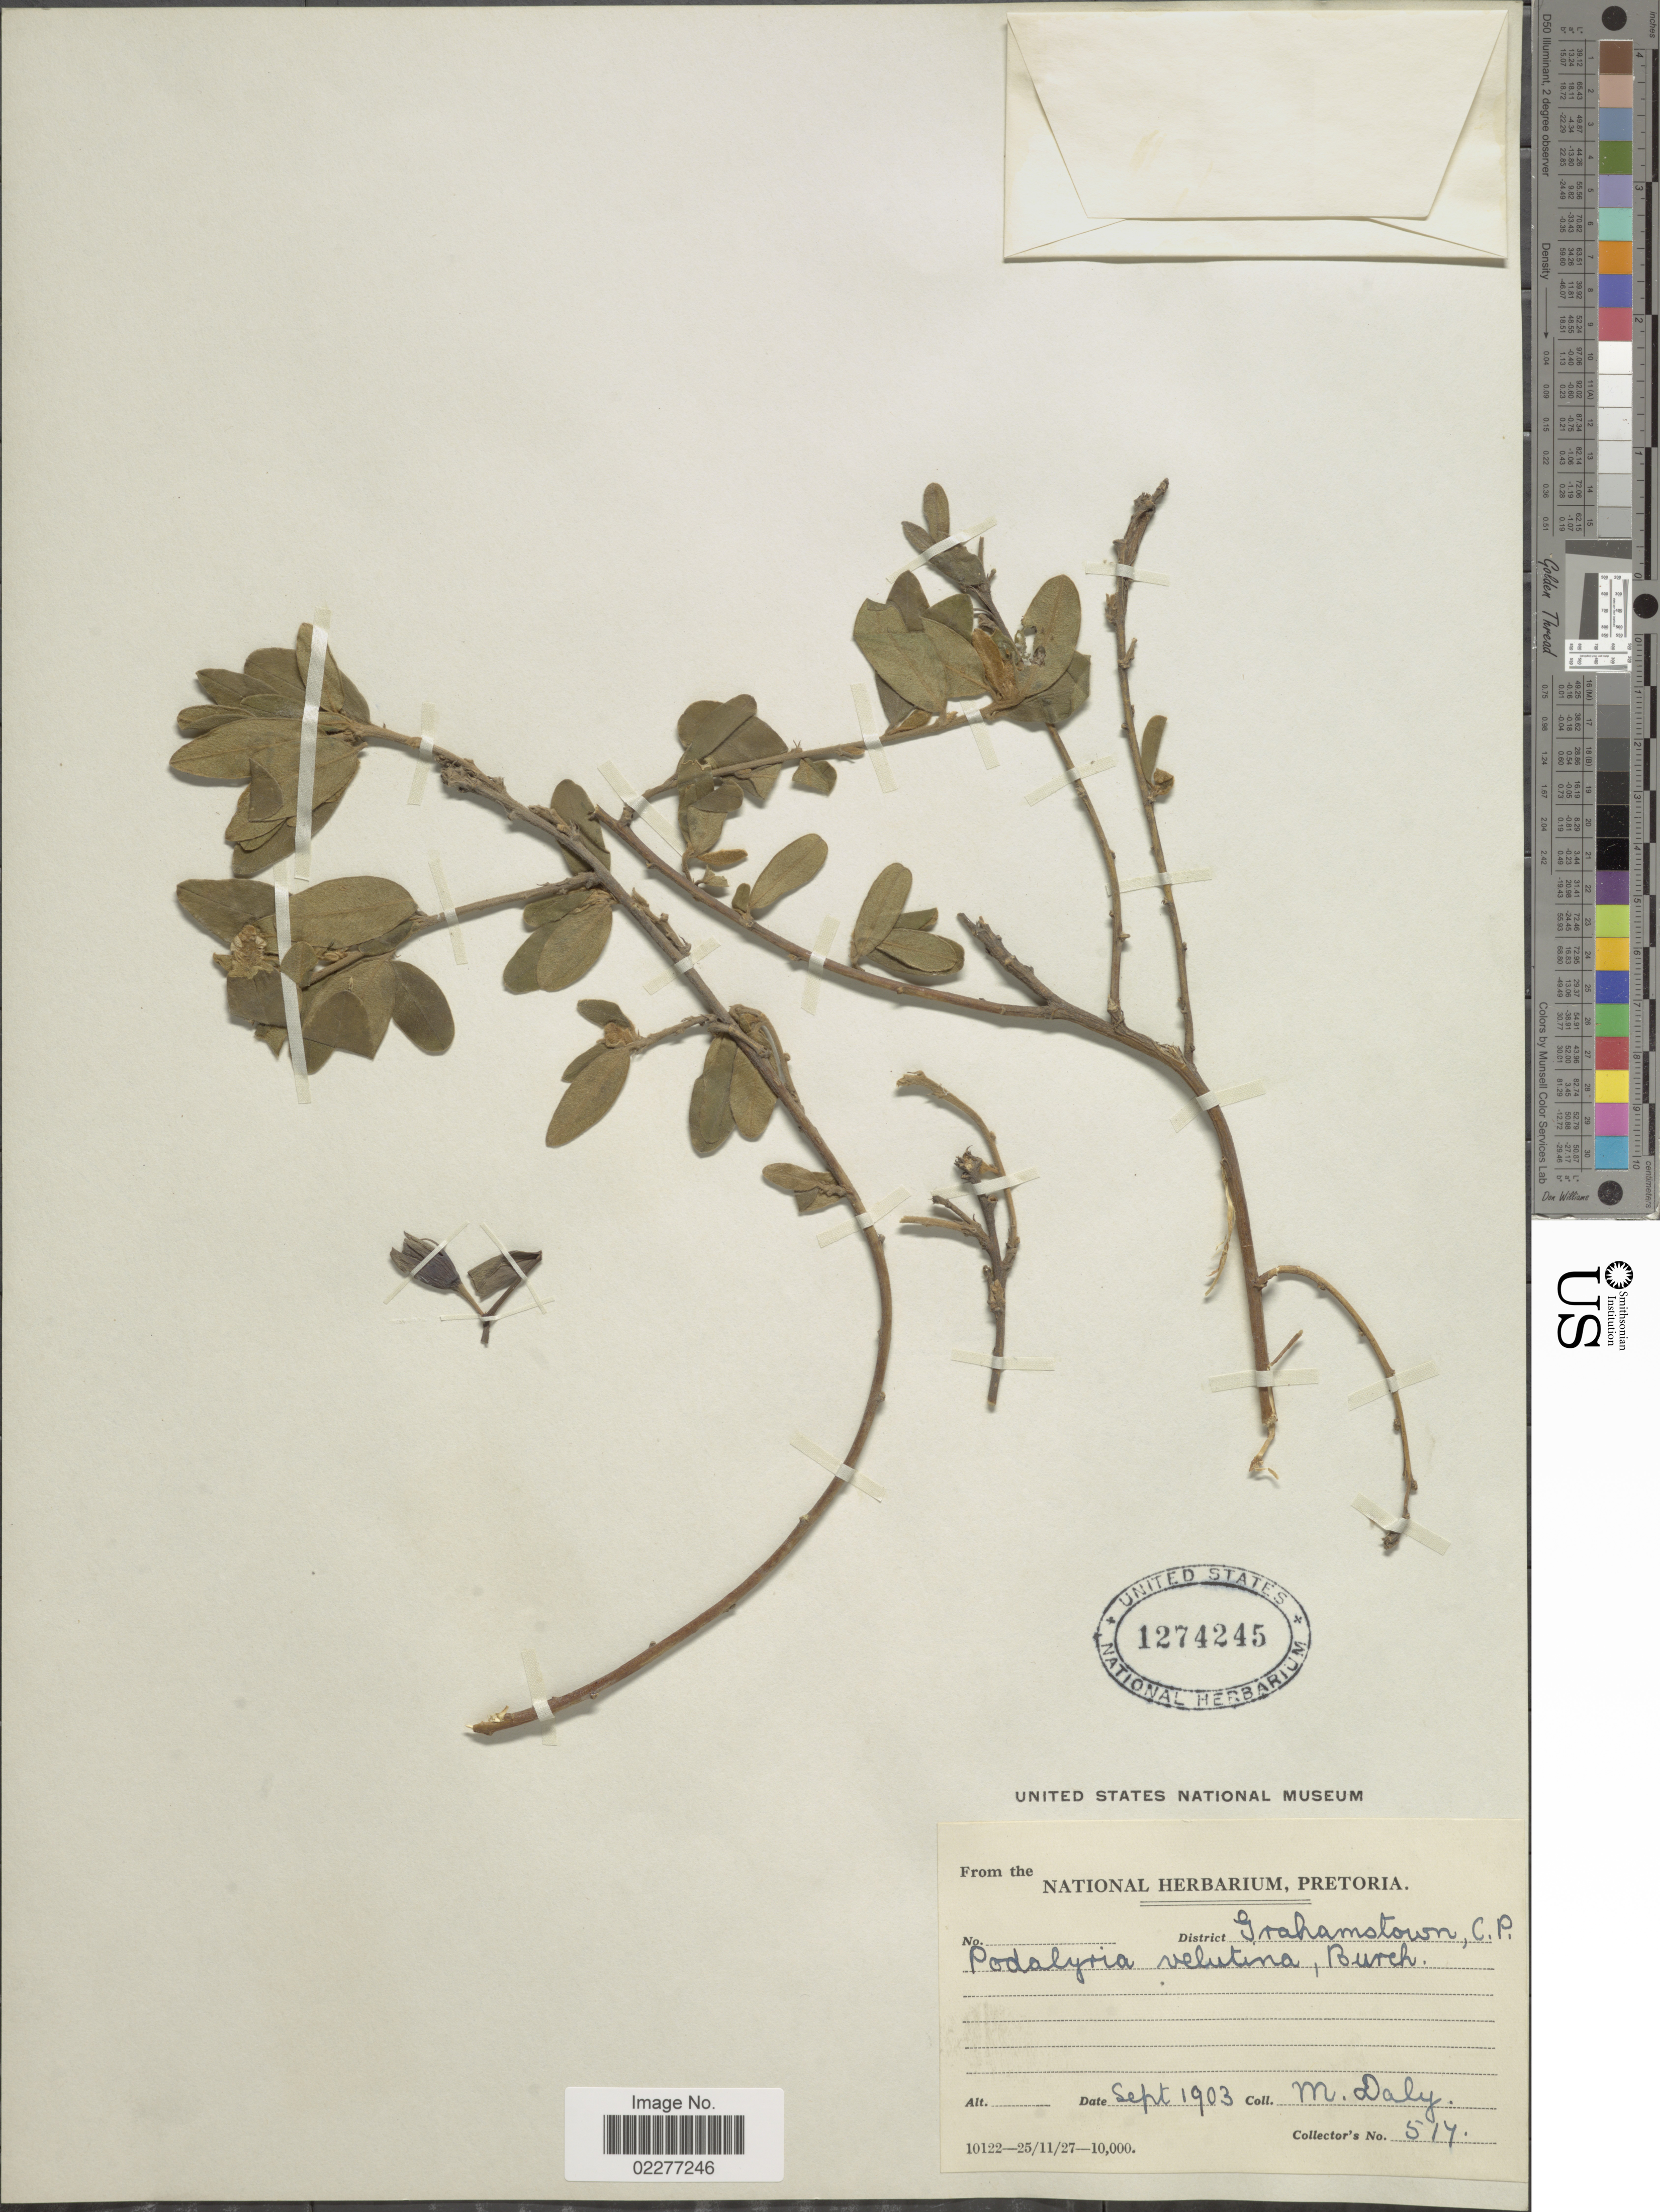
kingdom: Plantae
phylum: Tracheophyta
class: Magnoliopsida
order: Fabales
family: Fabaceae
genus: Podalyria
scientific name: Podalyria velutina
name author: Burch. ex Benth.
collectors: M. Daly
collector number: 517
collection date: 1903-09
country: South Africa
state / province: Eastern Cape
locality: District Grahamstown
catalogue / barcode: US 1274245